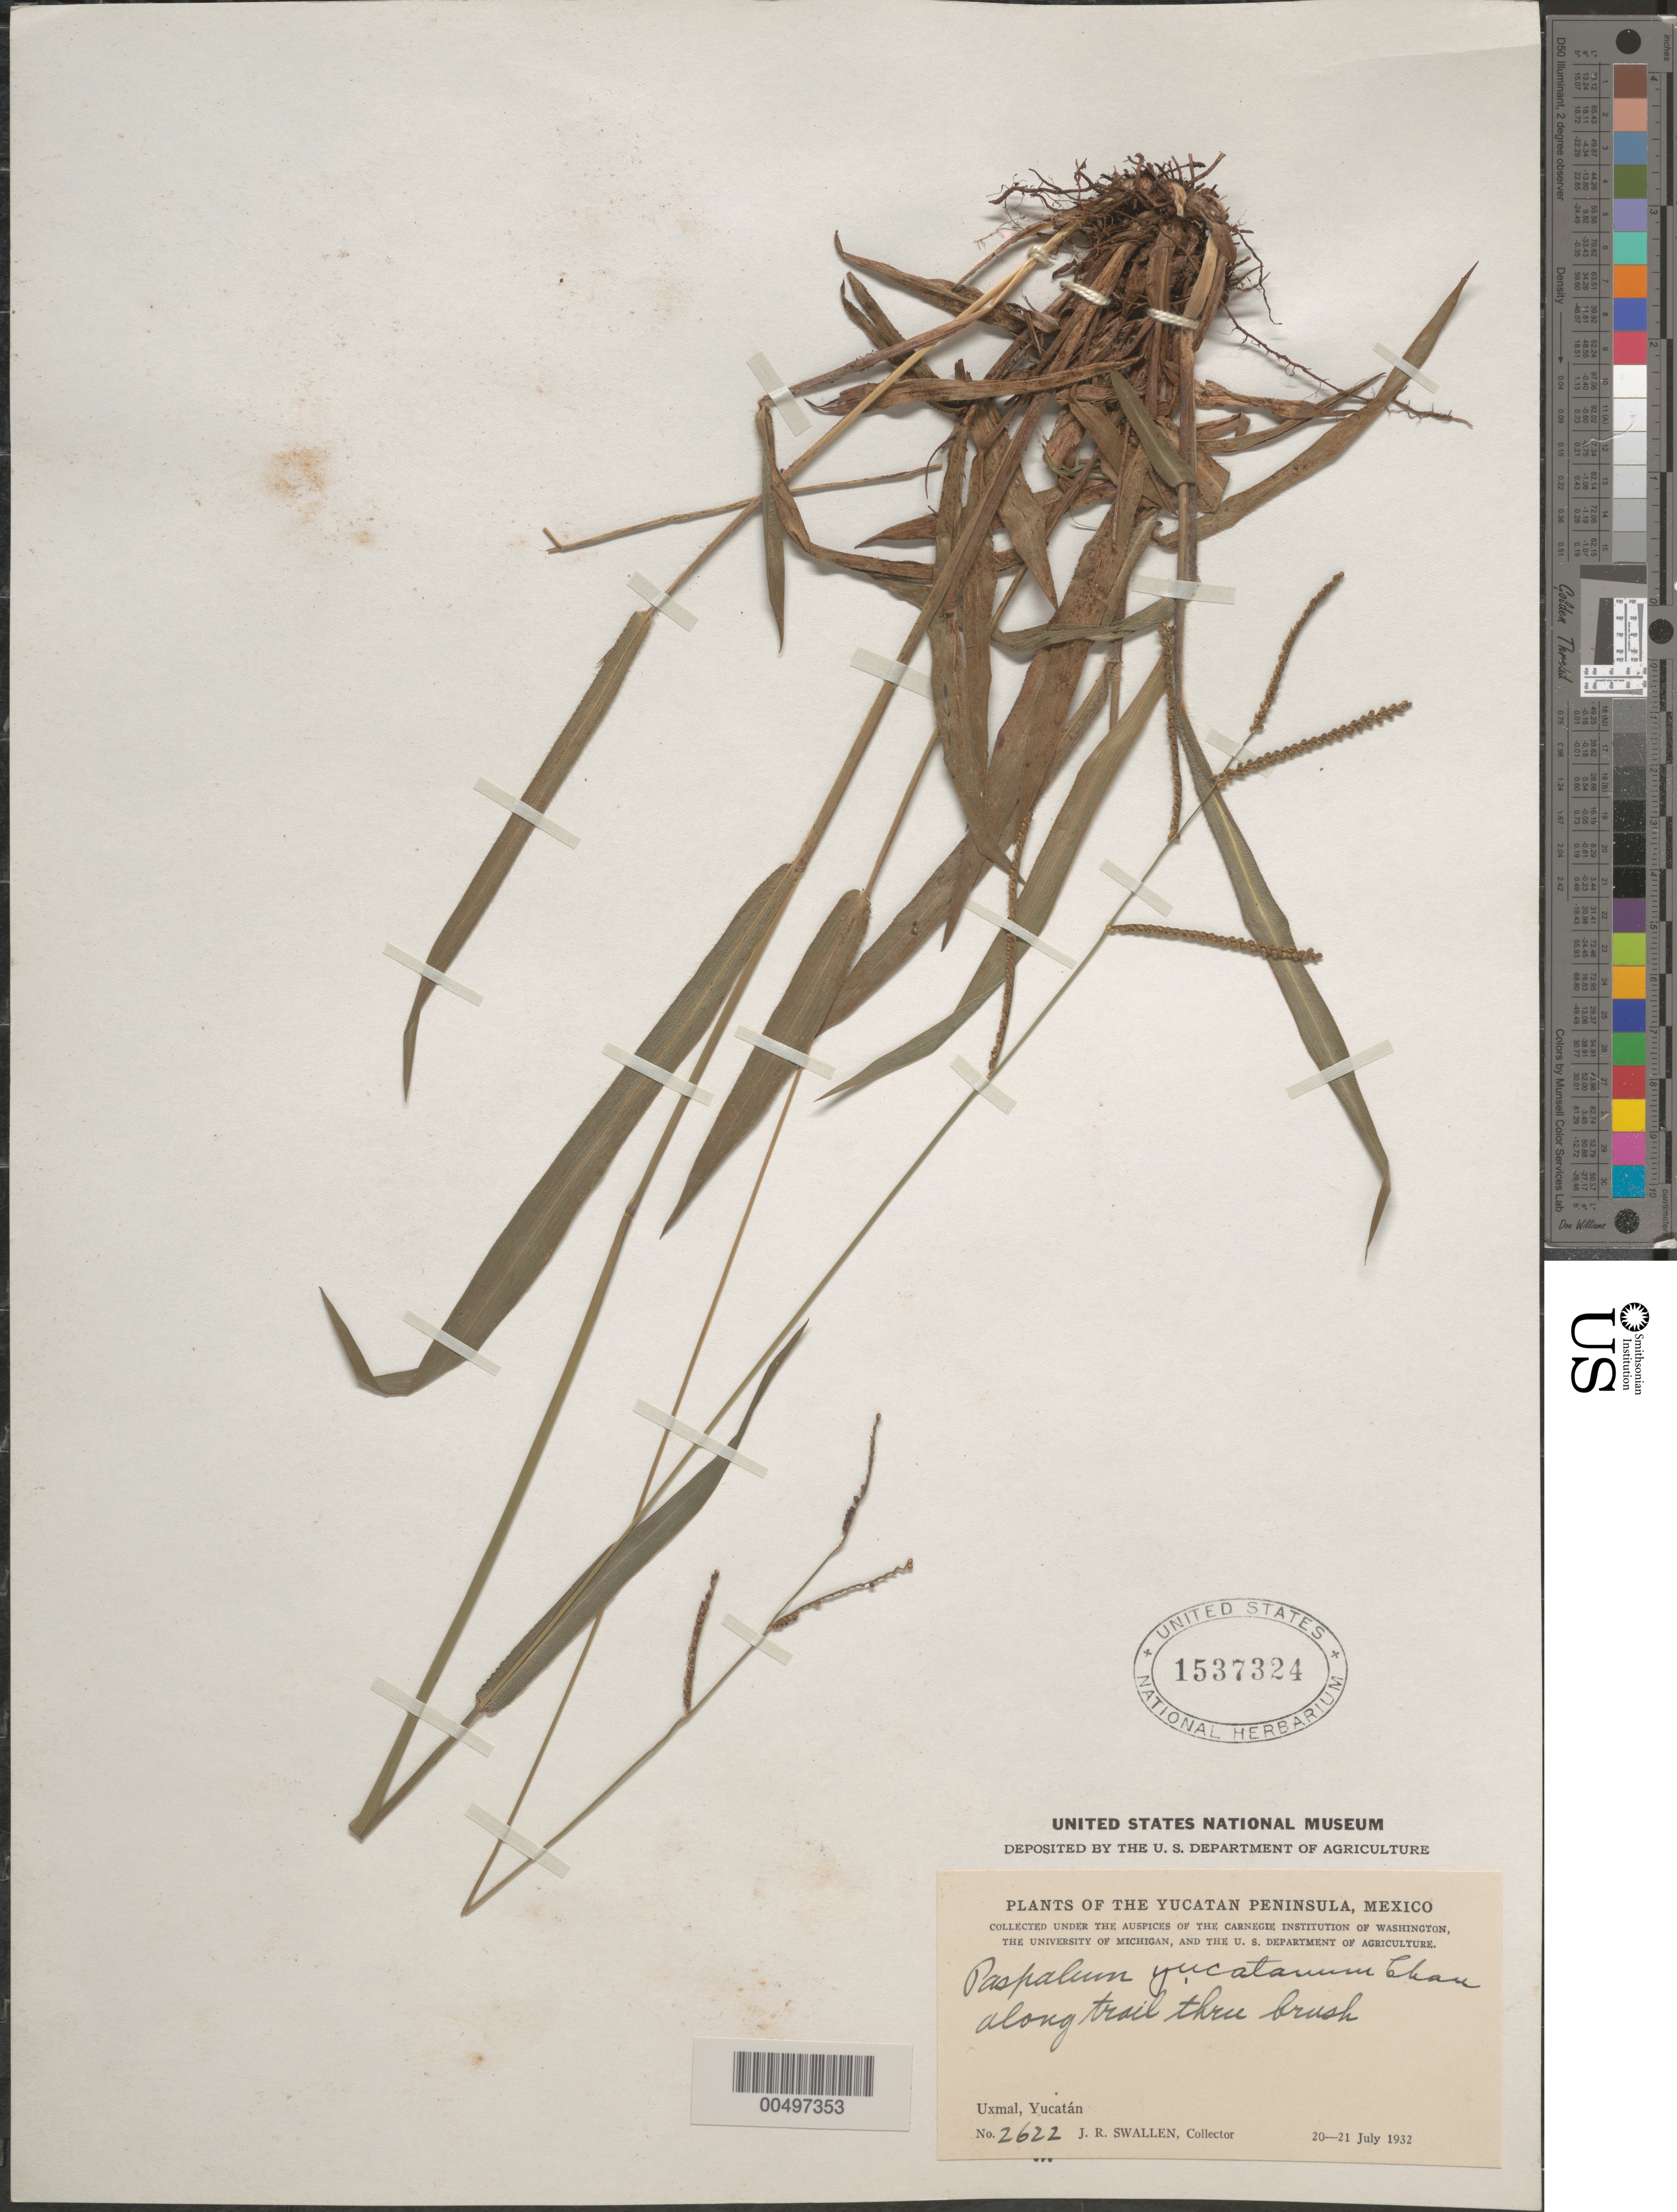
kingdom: Plantae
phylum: Tracheophyta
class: Liliopsida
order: Poales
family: Poaceae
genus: Paspalum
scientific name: Paspalum blodgettii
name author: Chapm.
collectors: J. R. Swallen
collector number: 2622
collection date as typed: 20 Jul 1932 to 21 Jul 1932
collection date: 1932-07-20/1932-07-21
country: Mexico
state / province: Yucatan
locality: Yucatan Peninsula, Uxmal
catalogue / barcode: US 1537324